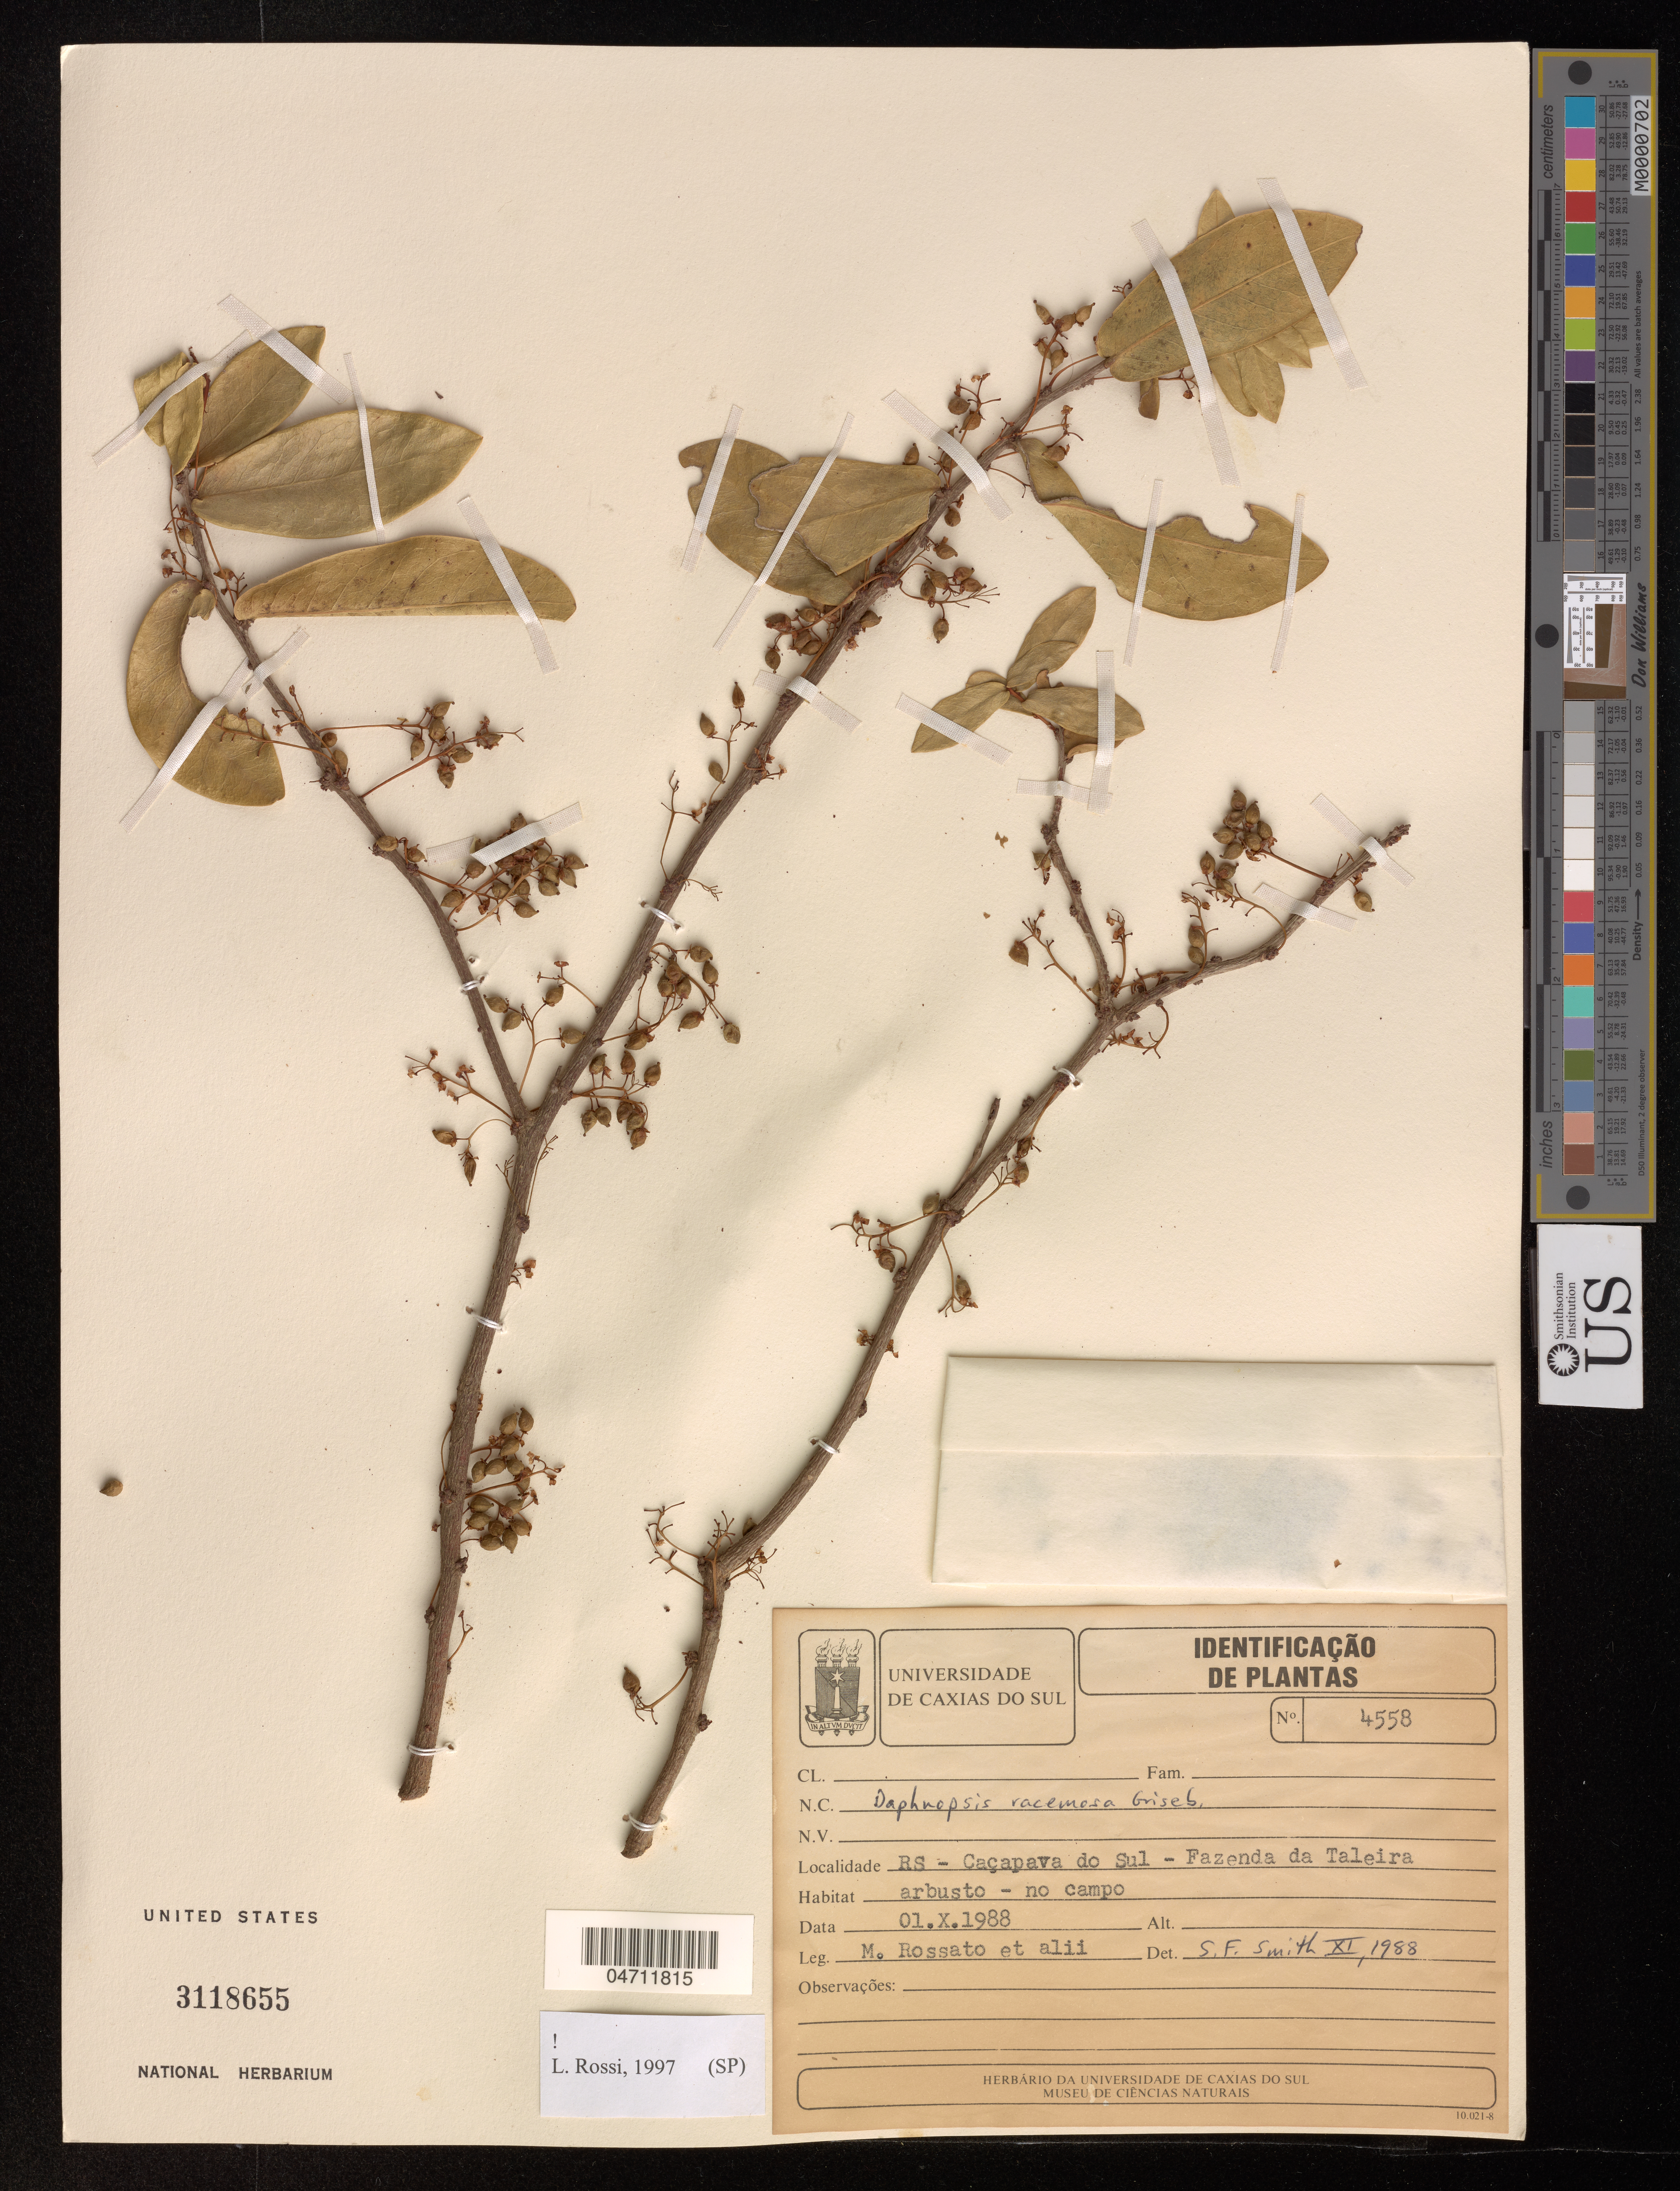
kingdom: Plantae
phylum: Tracheophyta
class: Magnoliopsida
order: Malvales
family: Thymelaeaceae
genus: Daphnopsis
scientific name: Daphnopsis racemosa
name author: Griseb.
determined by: Rossi, L.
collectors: M. Rossato & et al.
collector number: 4558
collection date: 1988-10-01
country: Brazil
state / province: Rio Grande do Sul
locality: Caçapava do Sul.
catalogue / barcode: US 3118655